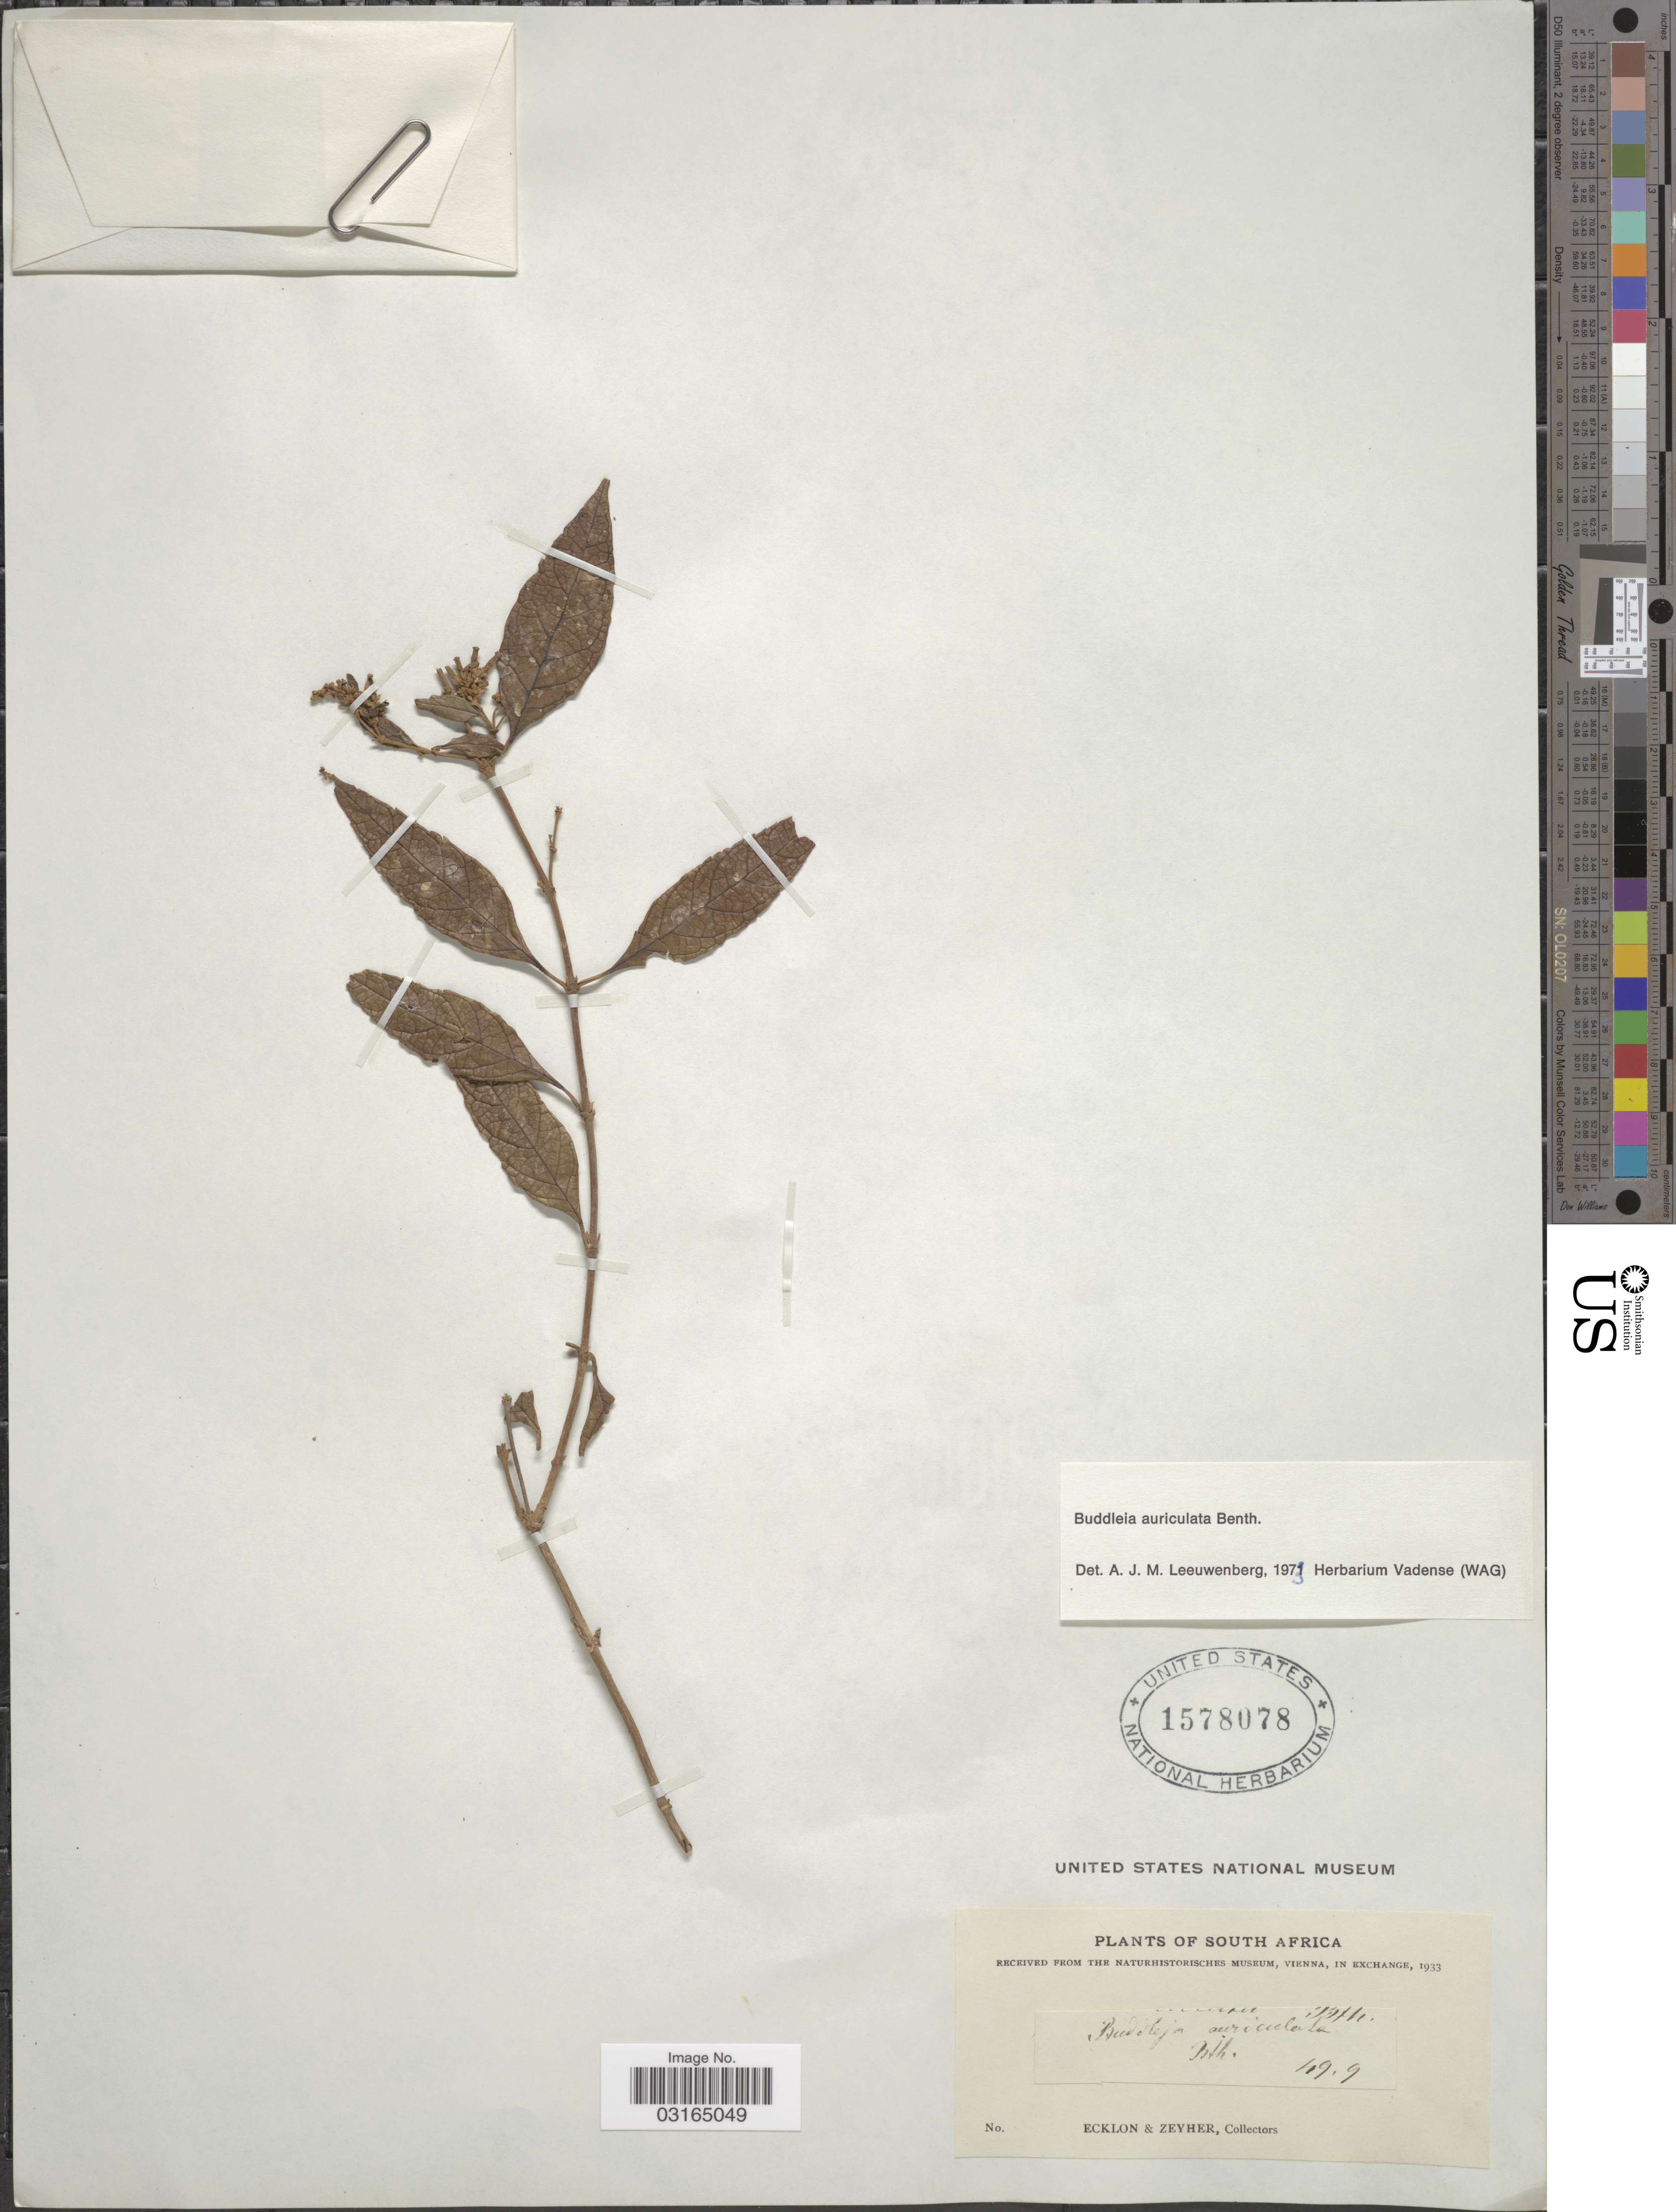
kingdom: Plantae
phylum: Tracheophyta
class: Magnoliopsida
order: Lamiales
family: Scrophulariaceae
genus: Buddleja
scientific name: Buddleja auriculata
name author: Benth.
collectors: -. Ecklon & -. Zeyher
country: South Africa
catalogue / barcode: US 1578078